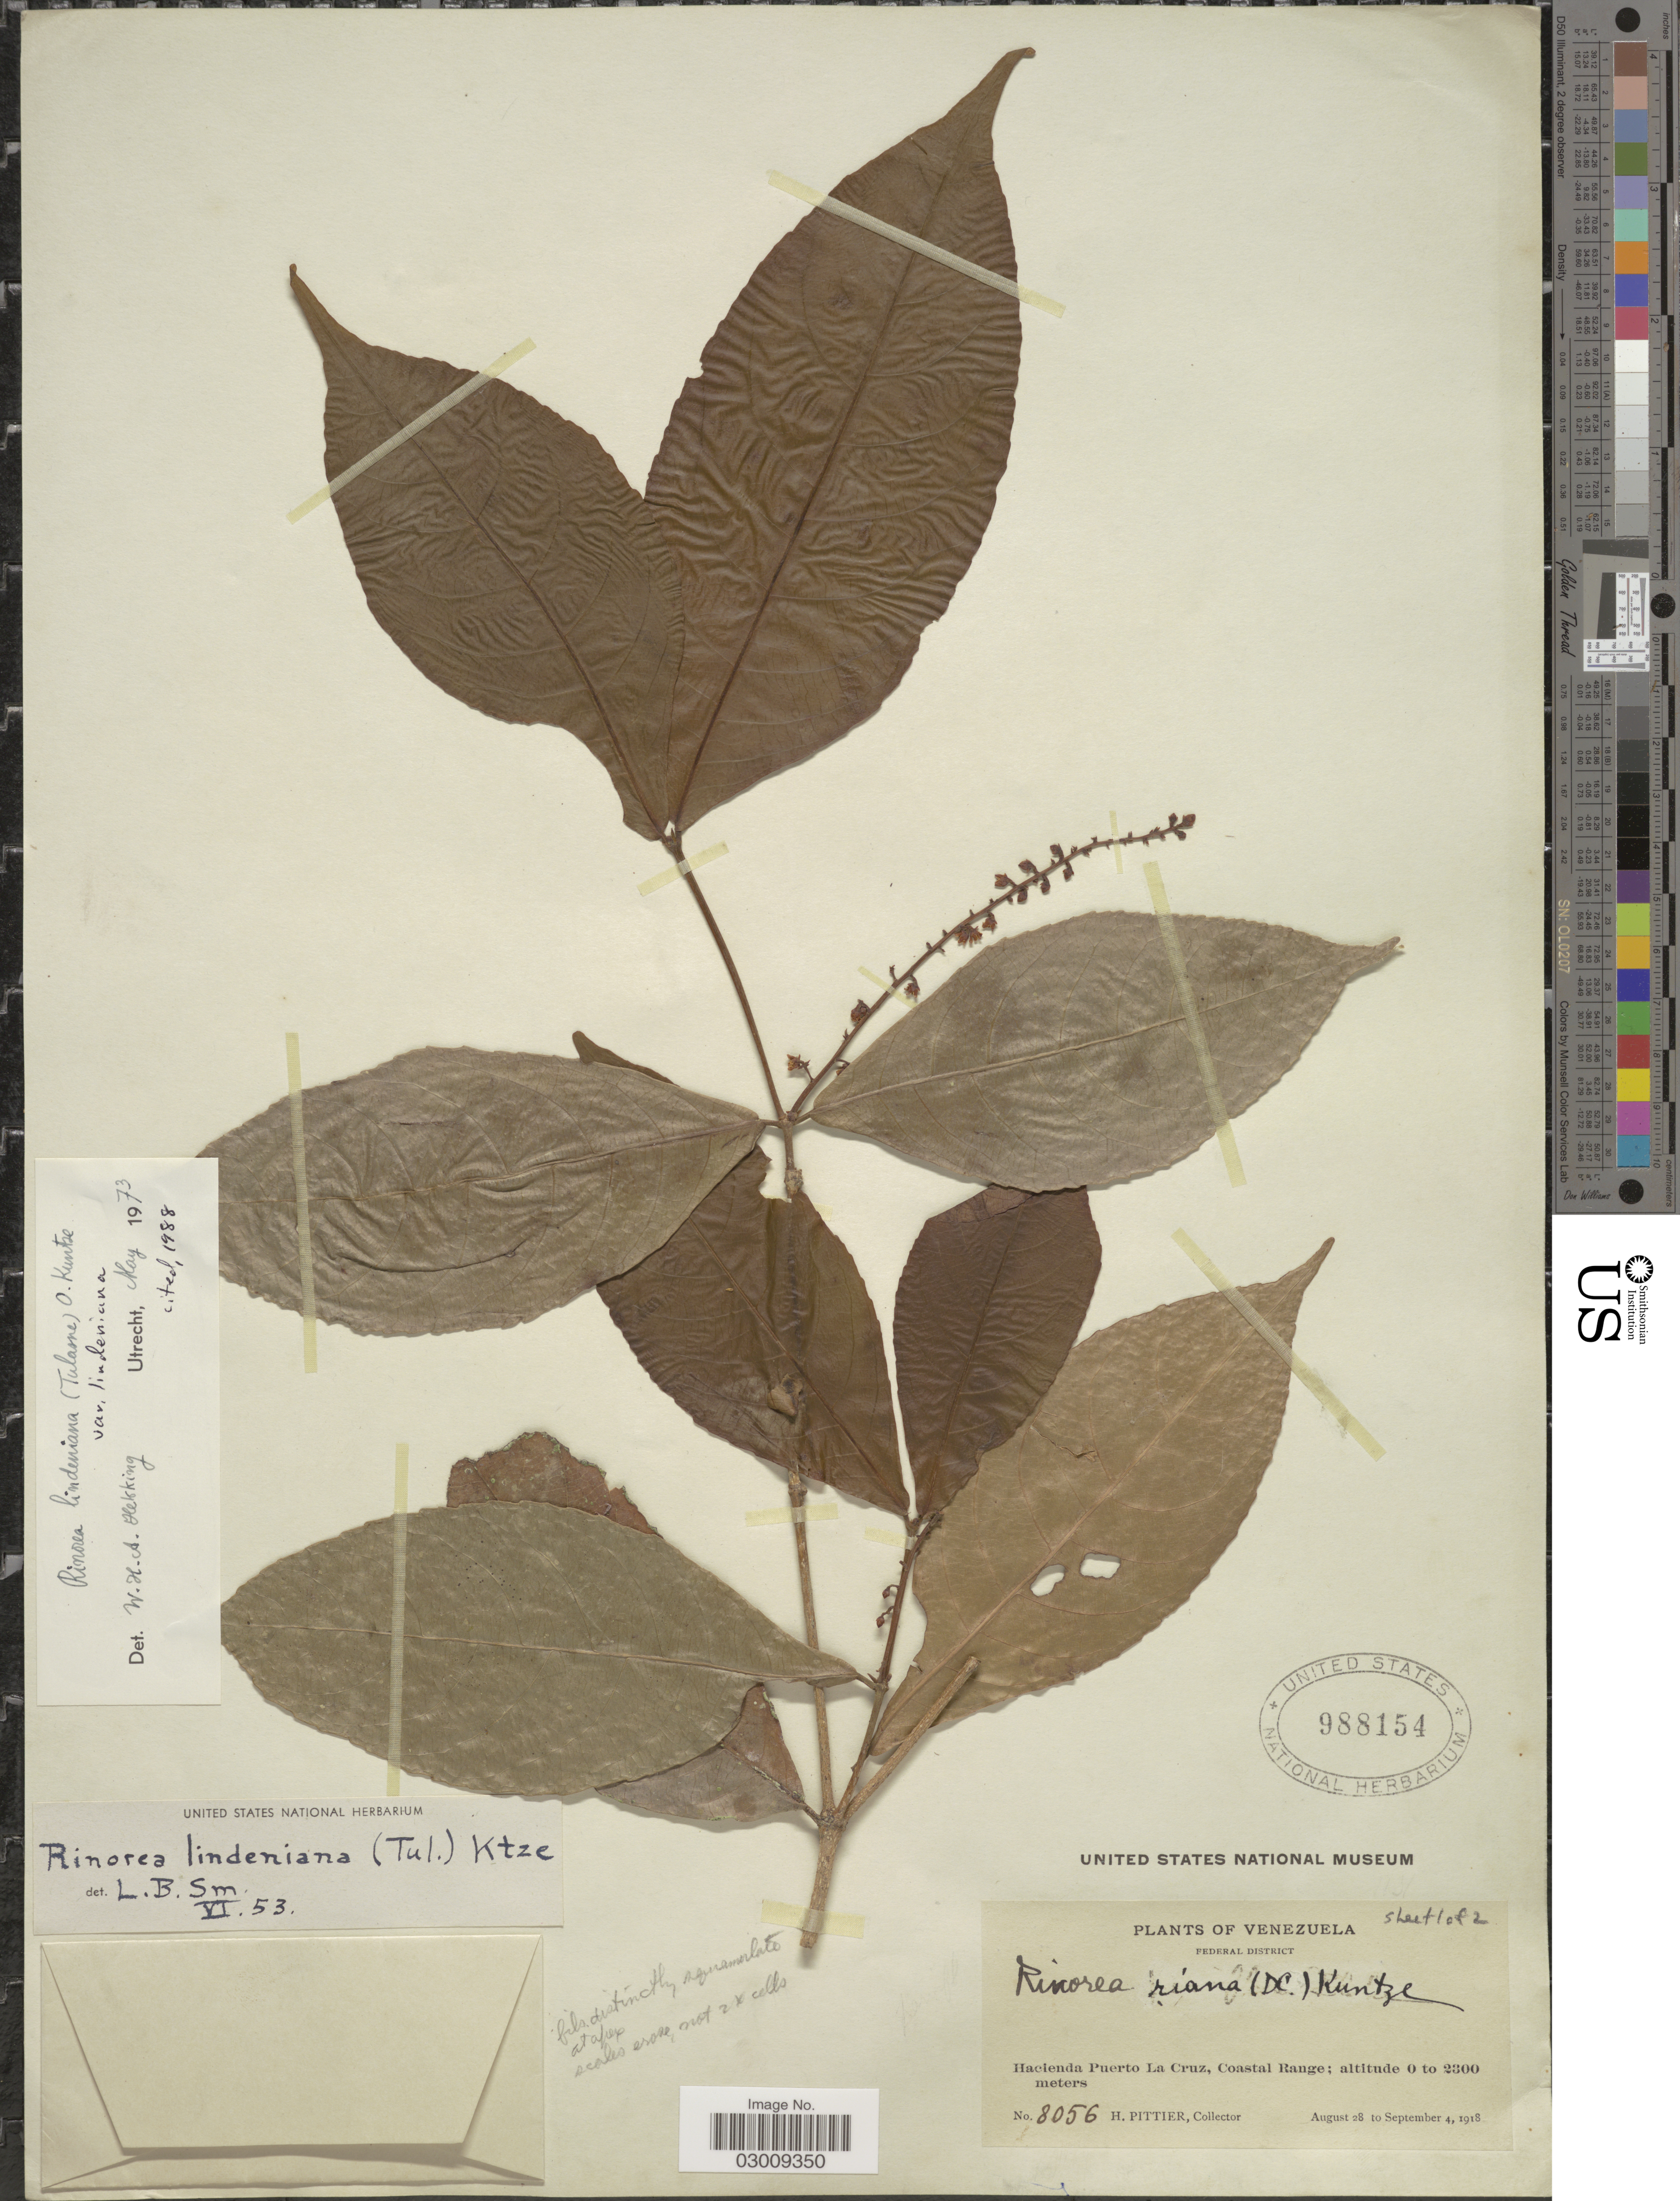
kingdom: Plantae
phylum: Tracheophyta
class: Magnoliopsida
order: Malpighiales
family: Violaceae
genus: Rinorea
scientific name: Rinorea lindeniana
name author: (Tul.) Kuntze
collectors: H. F. Pittier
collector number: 8056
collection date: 1918-08-28/1918-09-04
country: Venezuela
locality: Federal District. Hacienda Puerto La Cruz, Coastal Range.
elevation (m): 0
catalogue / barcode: US 988154